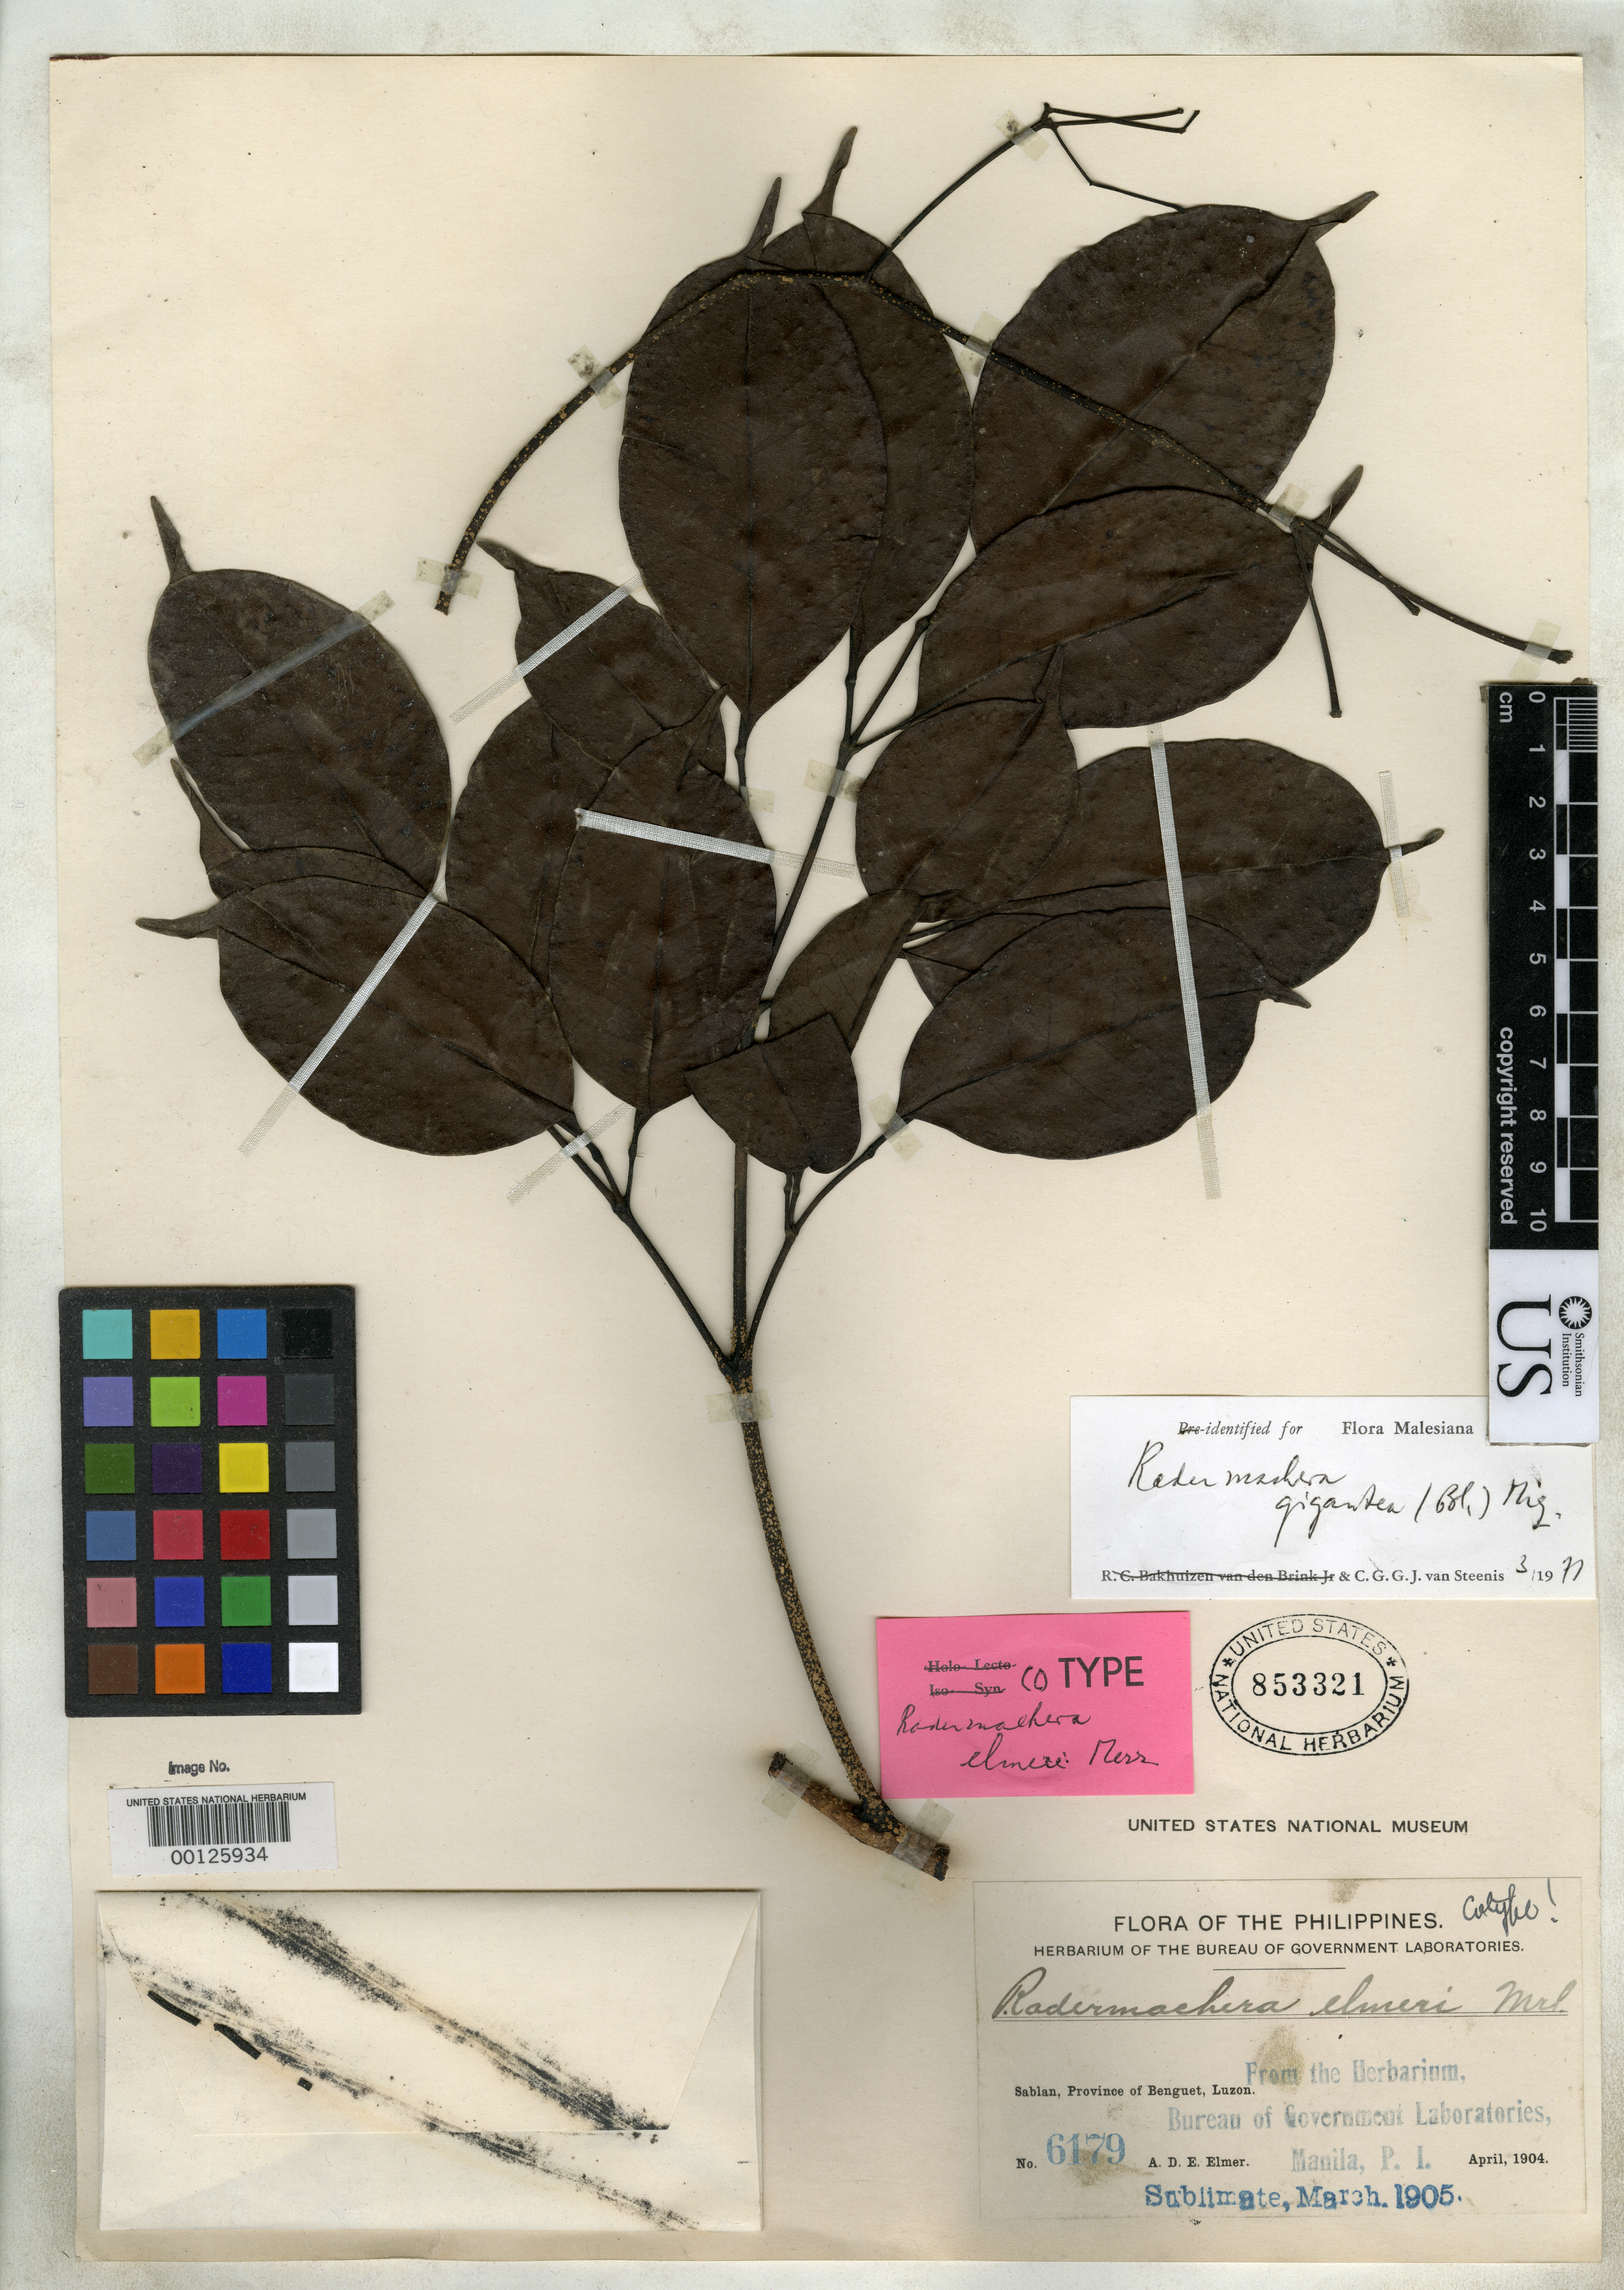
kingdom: Plantae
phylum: Tracheophyta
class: Magnoliopsida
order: Lamiales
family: Bignoniaceae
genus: Radermachera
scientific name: Radermachera elmeri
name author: Merr.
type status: Isotype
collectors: A. D. E. Elmer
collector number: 6179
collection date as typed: Apr 1904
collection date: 1904-04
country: Philippines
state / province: Cordillera (Administrative Region)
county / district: Benguet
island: Luzon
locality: Sablan.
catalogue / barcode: US 853321